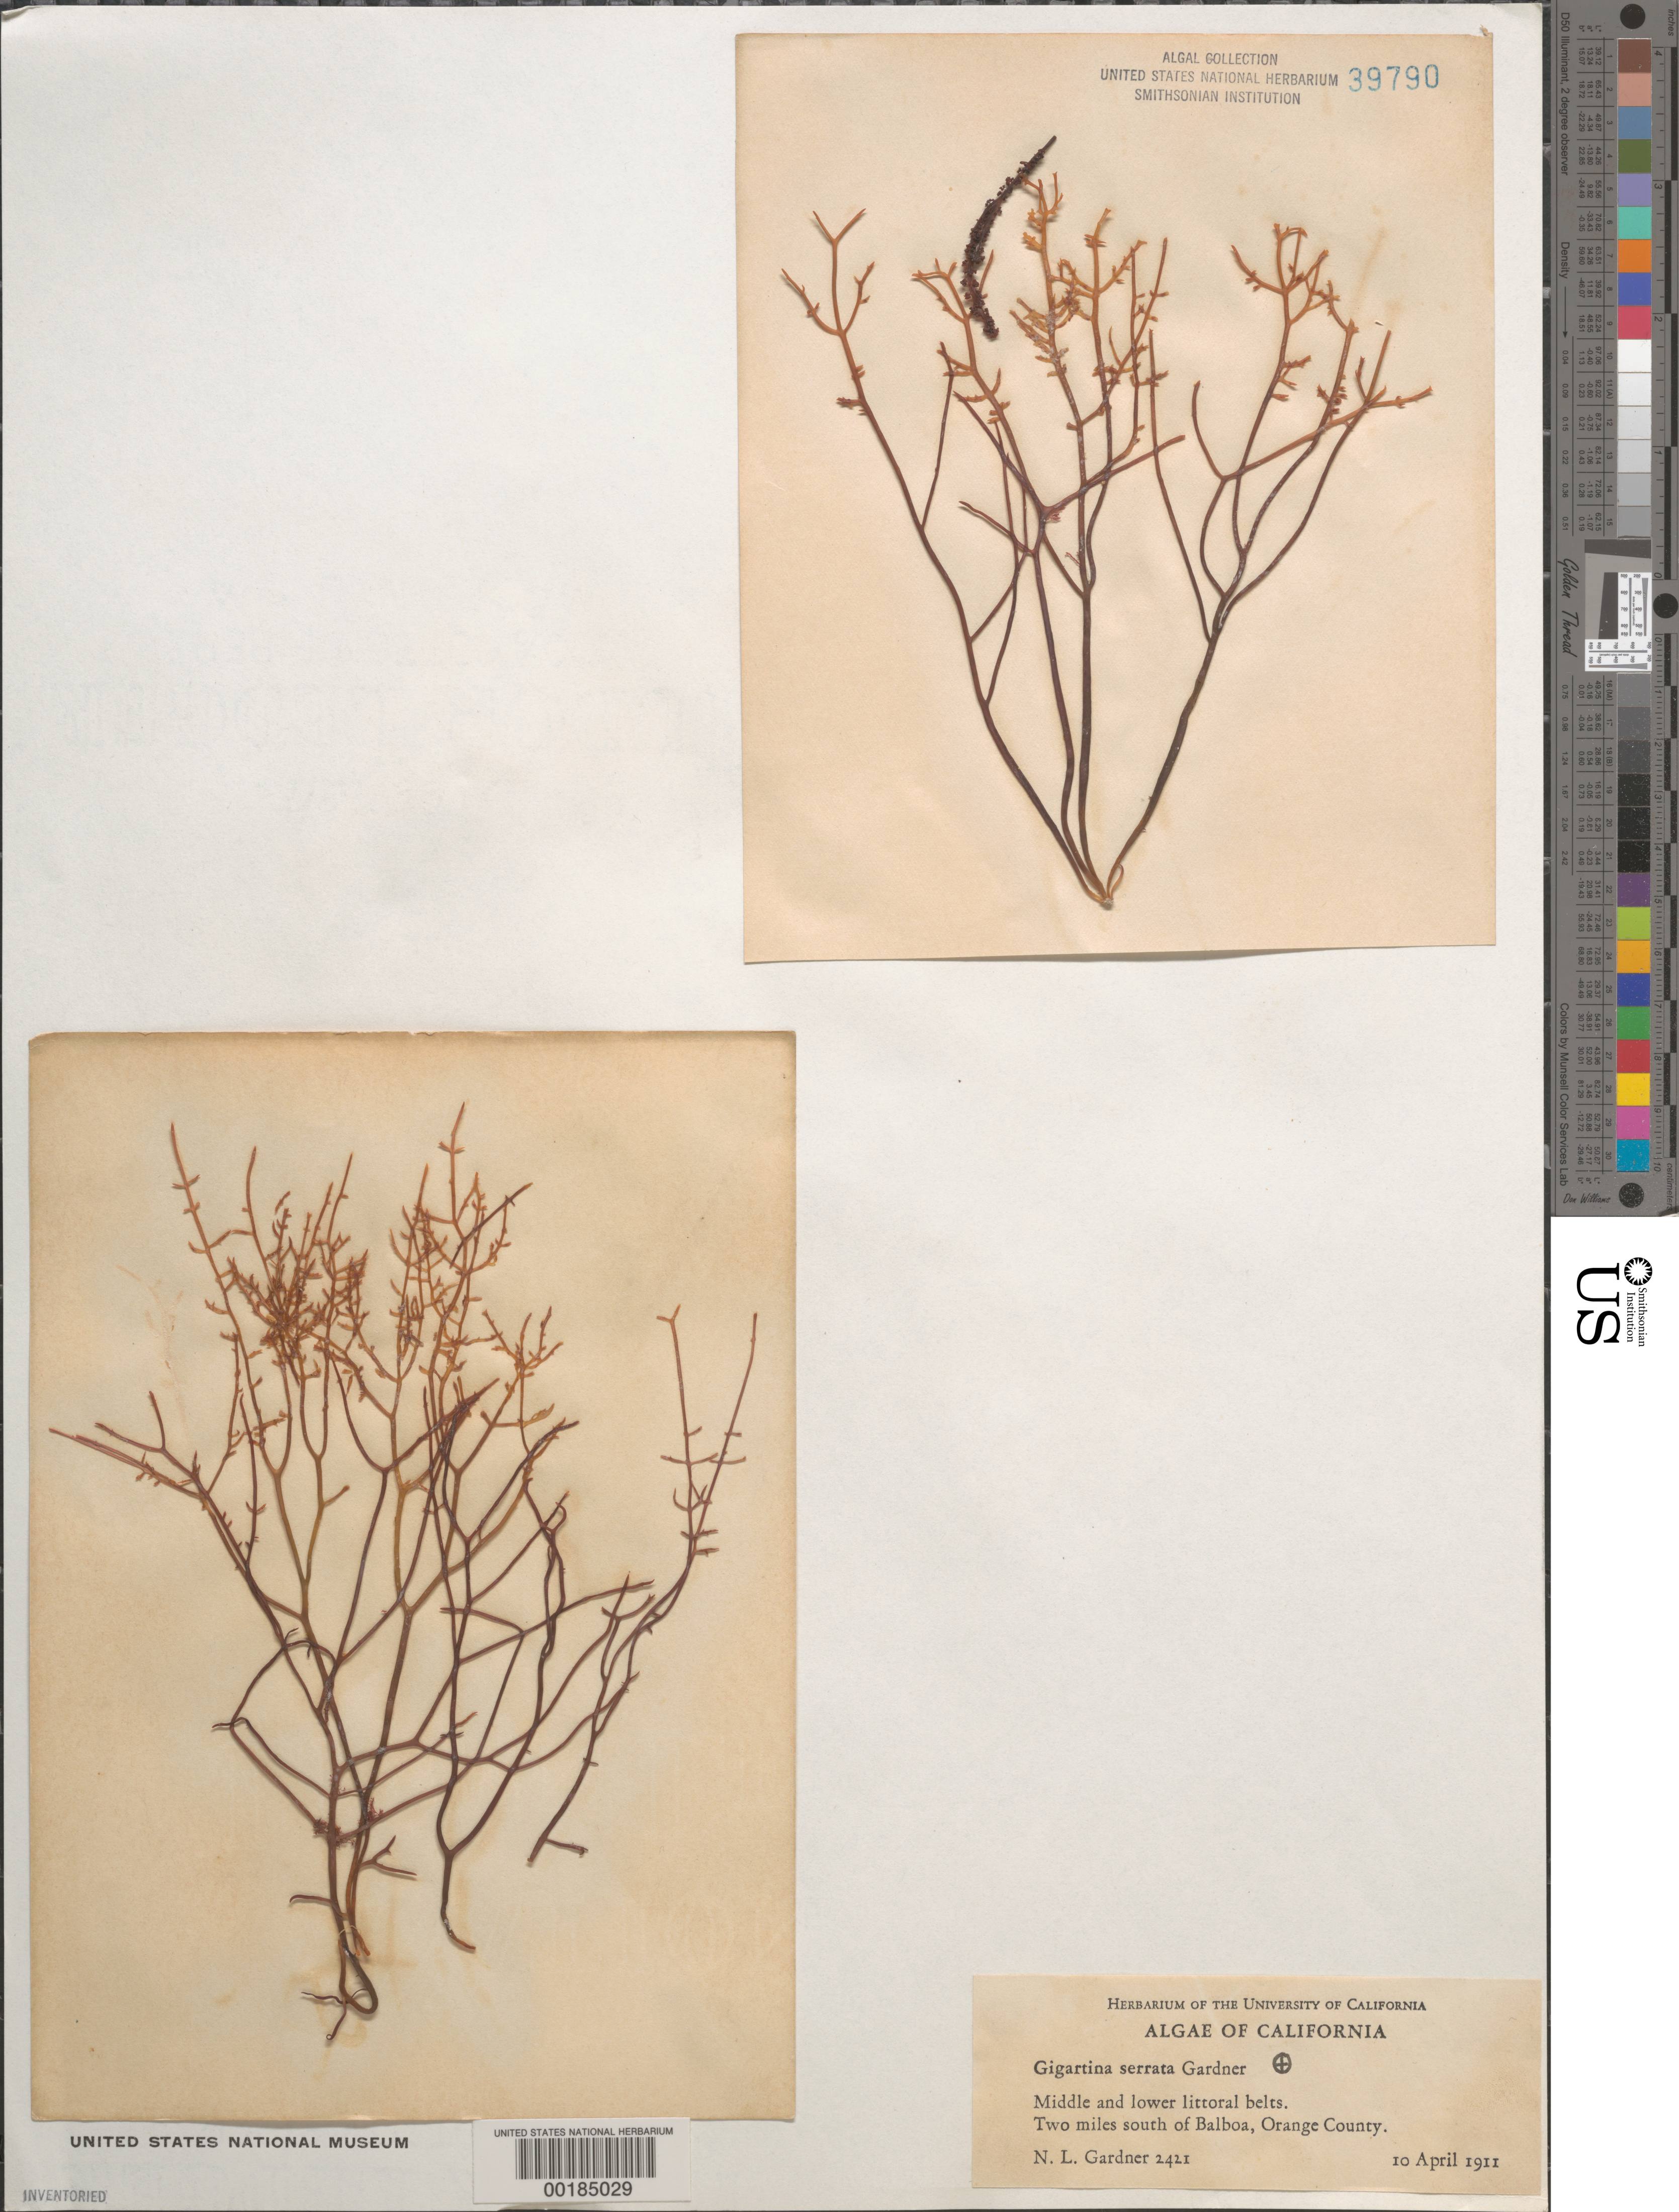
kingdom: Plantae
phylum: Rhodophyta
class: Florideophyceae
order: Gigartinales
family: Gigartinaceae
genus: Chondracanthus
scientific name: Chondracanthus serratus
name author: (N.L. Gardner) J.R. Hughey & Hommersand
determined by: Algae name updating Project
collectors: N. Gardner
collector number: NLG 2421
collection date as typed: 10 Apr 1911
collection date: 1911-04-10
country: United States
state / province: California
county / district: Orange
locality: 2 miles south of Balboa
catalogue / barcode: US 39790